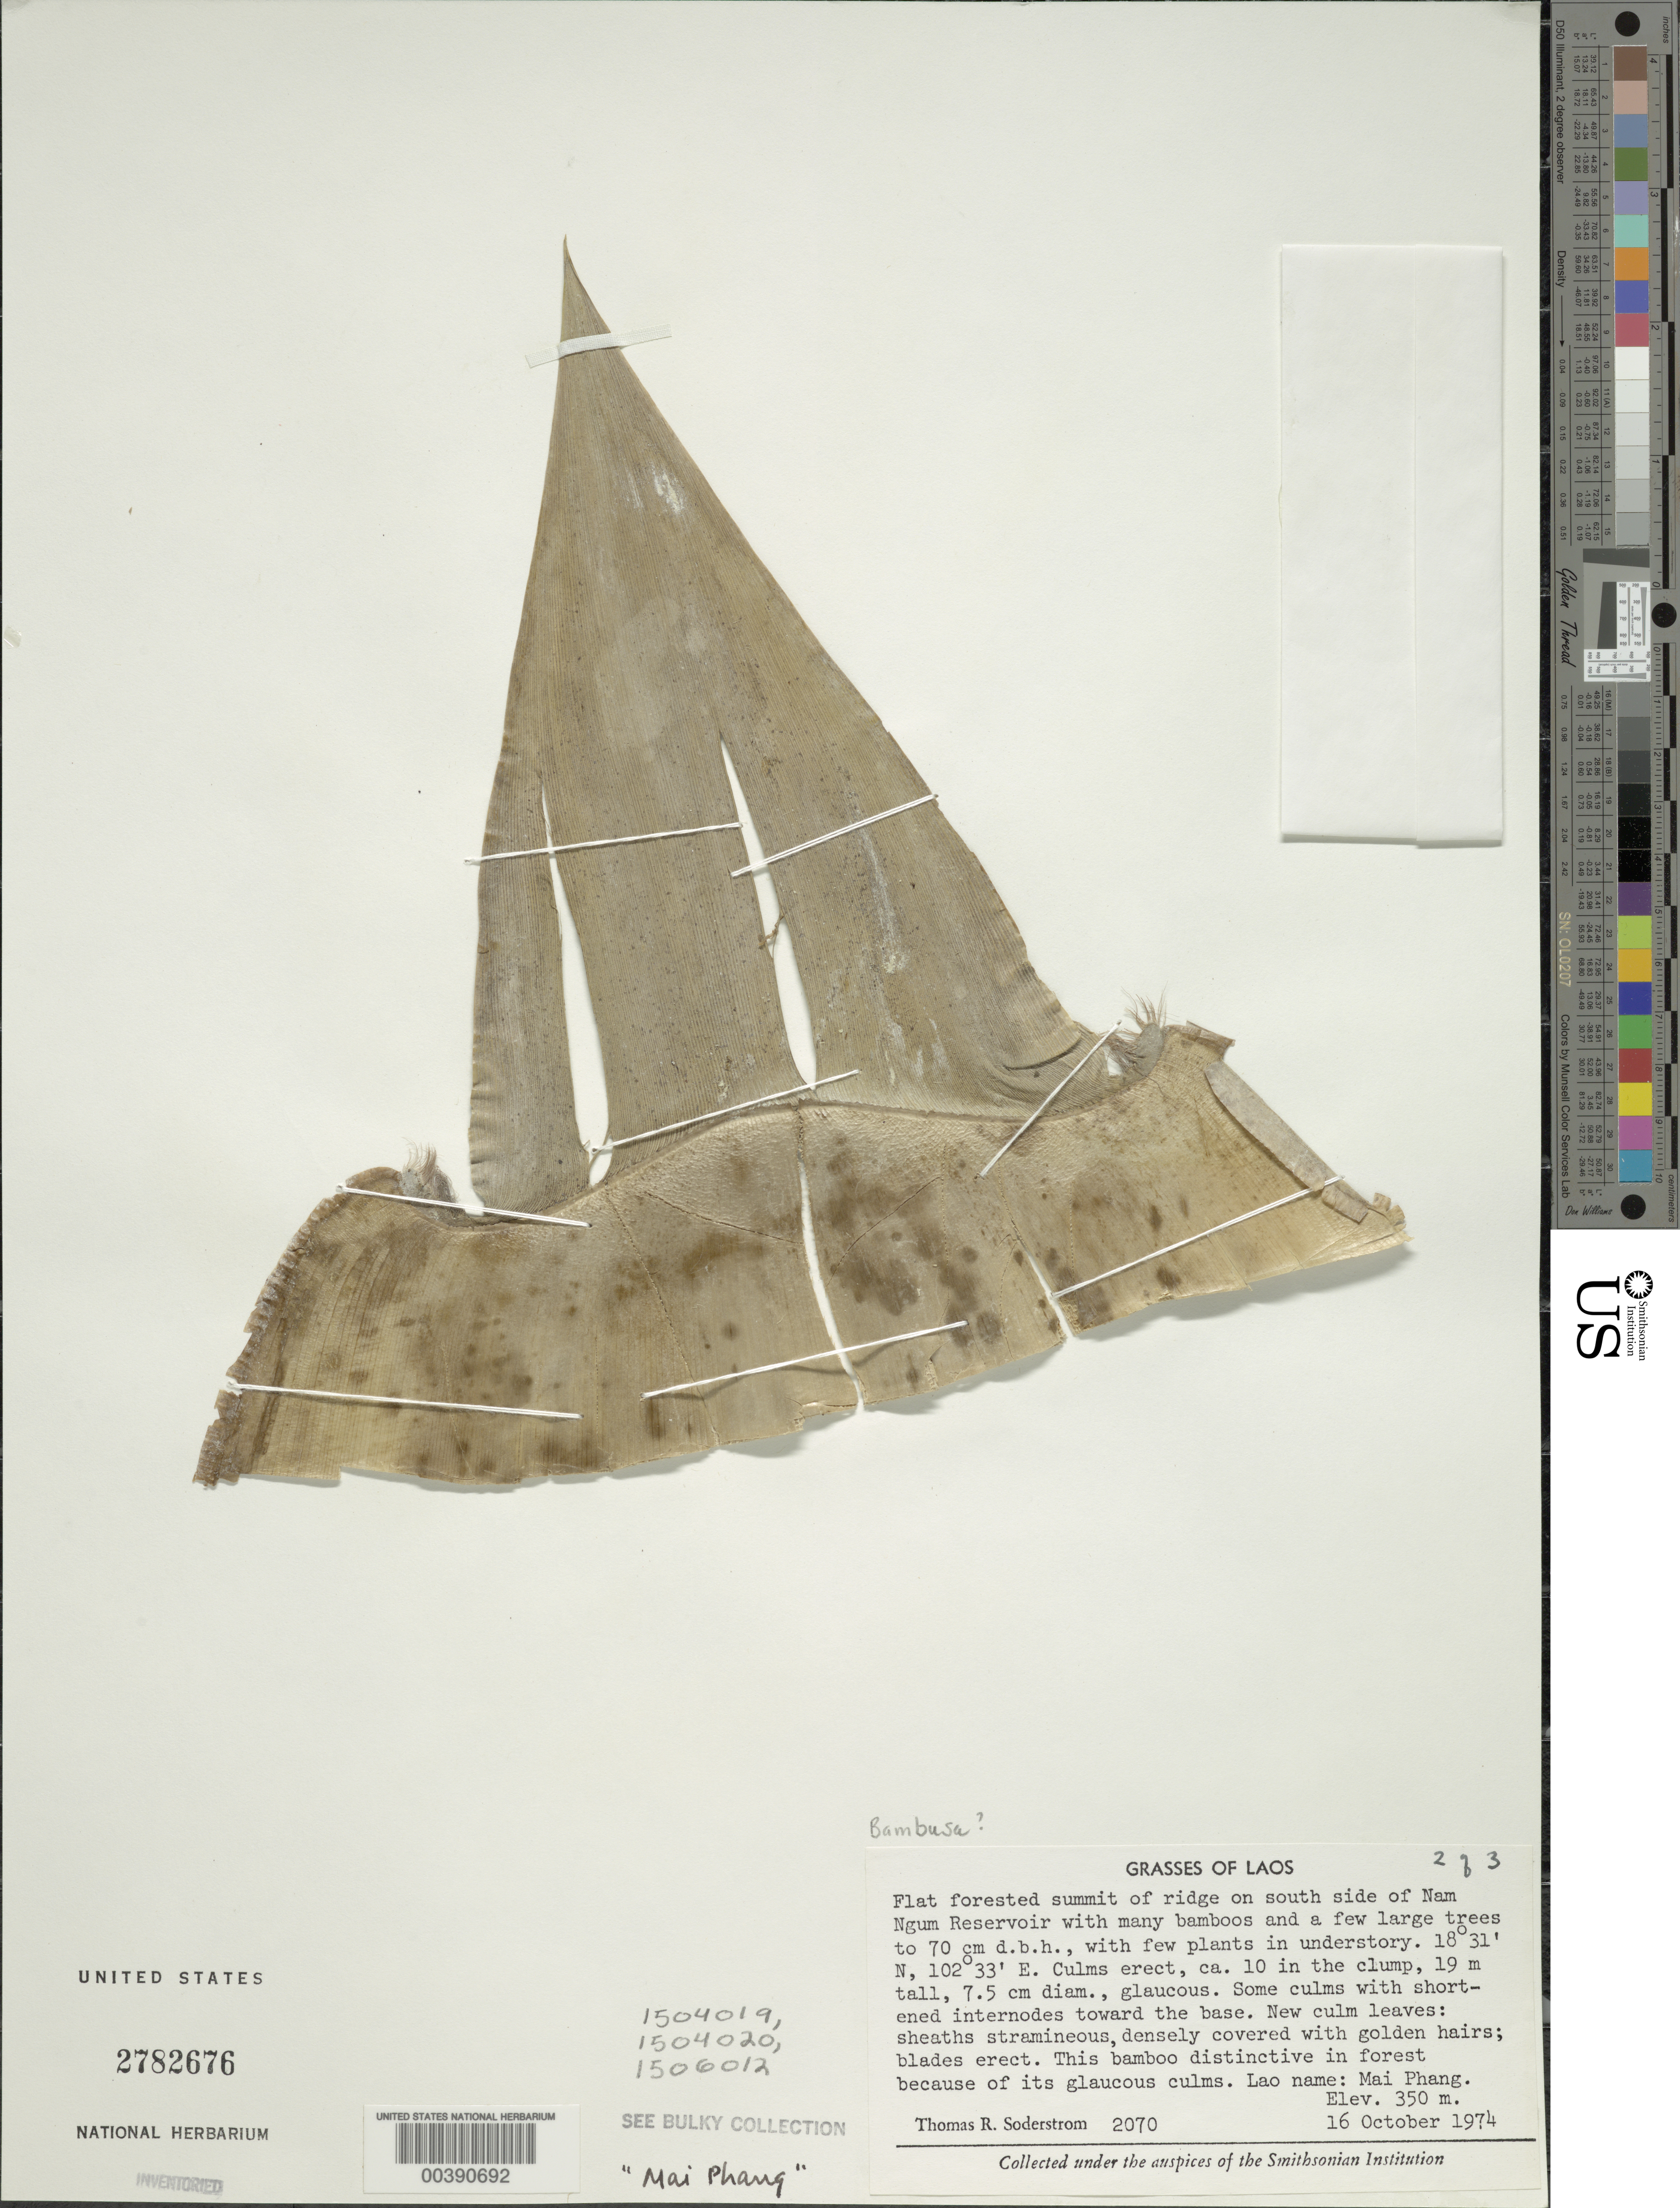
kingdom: Plantae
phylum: Tracheophyta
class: Liliopsida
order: Poales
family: Poaceae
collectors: T. R. Soderstrom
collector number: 2070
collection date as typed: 16 Oct 1974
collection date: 1974-10-16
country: Laos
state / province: Viangchan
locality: Nam Ngum Reservoir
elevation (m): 350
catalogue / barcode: US 2782676